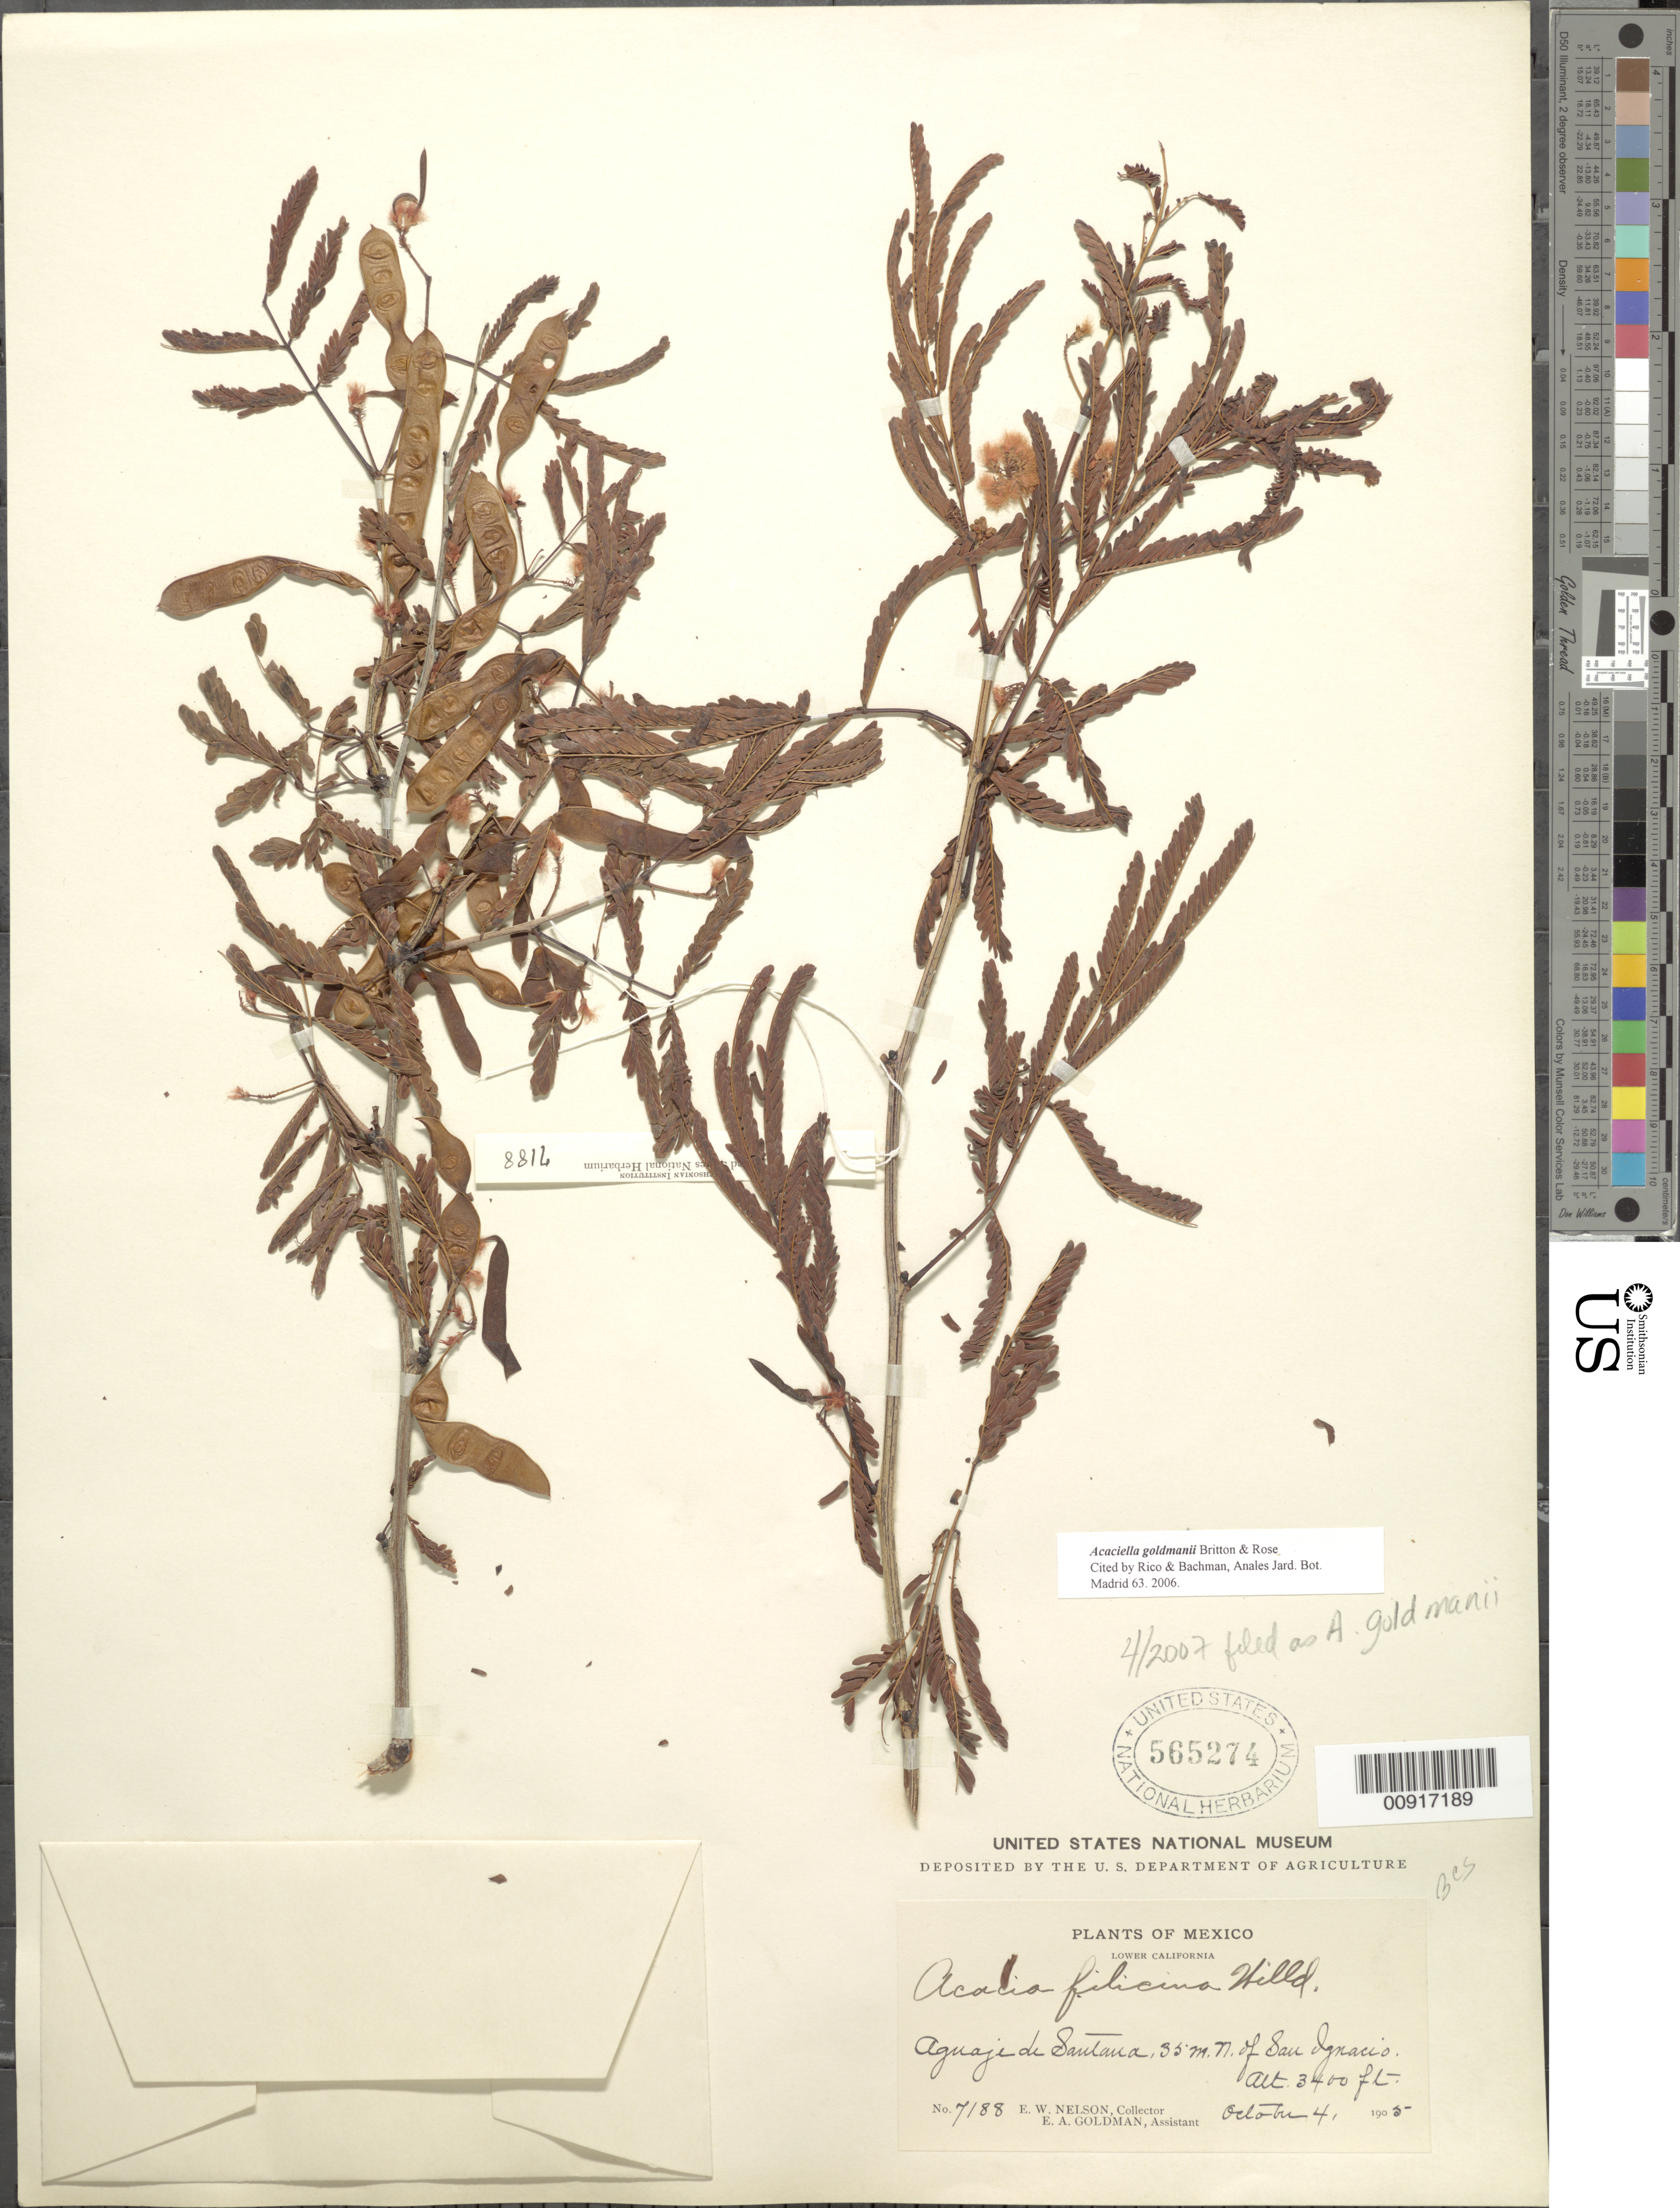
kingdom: Plantae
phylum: Tracheophyta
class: Magnoliopsida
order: Fabales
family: Fabaceae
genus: Acaciella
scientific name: Acaciella goldmanii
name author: Britton & Rose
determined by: Rico, L.; Bachman, --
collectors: A. Carter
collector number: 4806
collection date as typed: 19 Oct 1964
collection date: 1964-10-19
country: Mexico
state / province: Baja California Sur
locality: Ridges and mesas northwest of Portezuelo de la Cuesta de los Dolores (westerly from the north end of Isla de San José)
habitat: Rocky, north-facing slope.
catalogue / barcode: US 565274